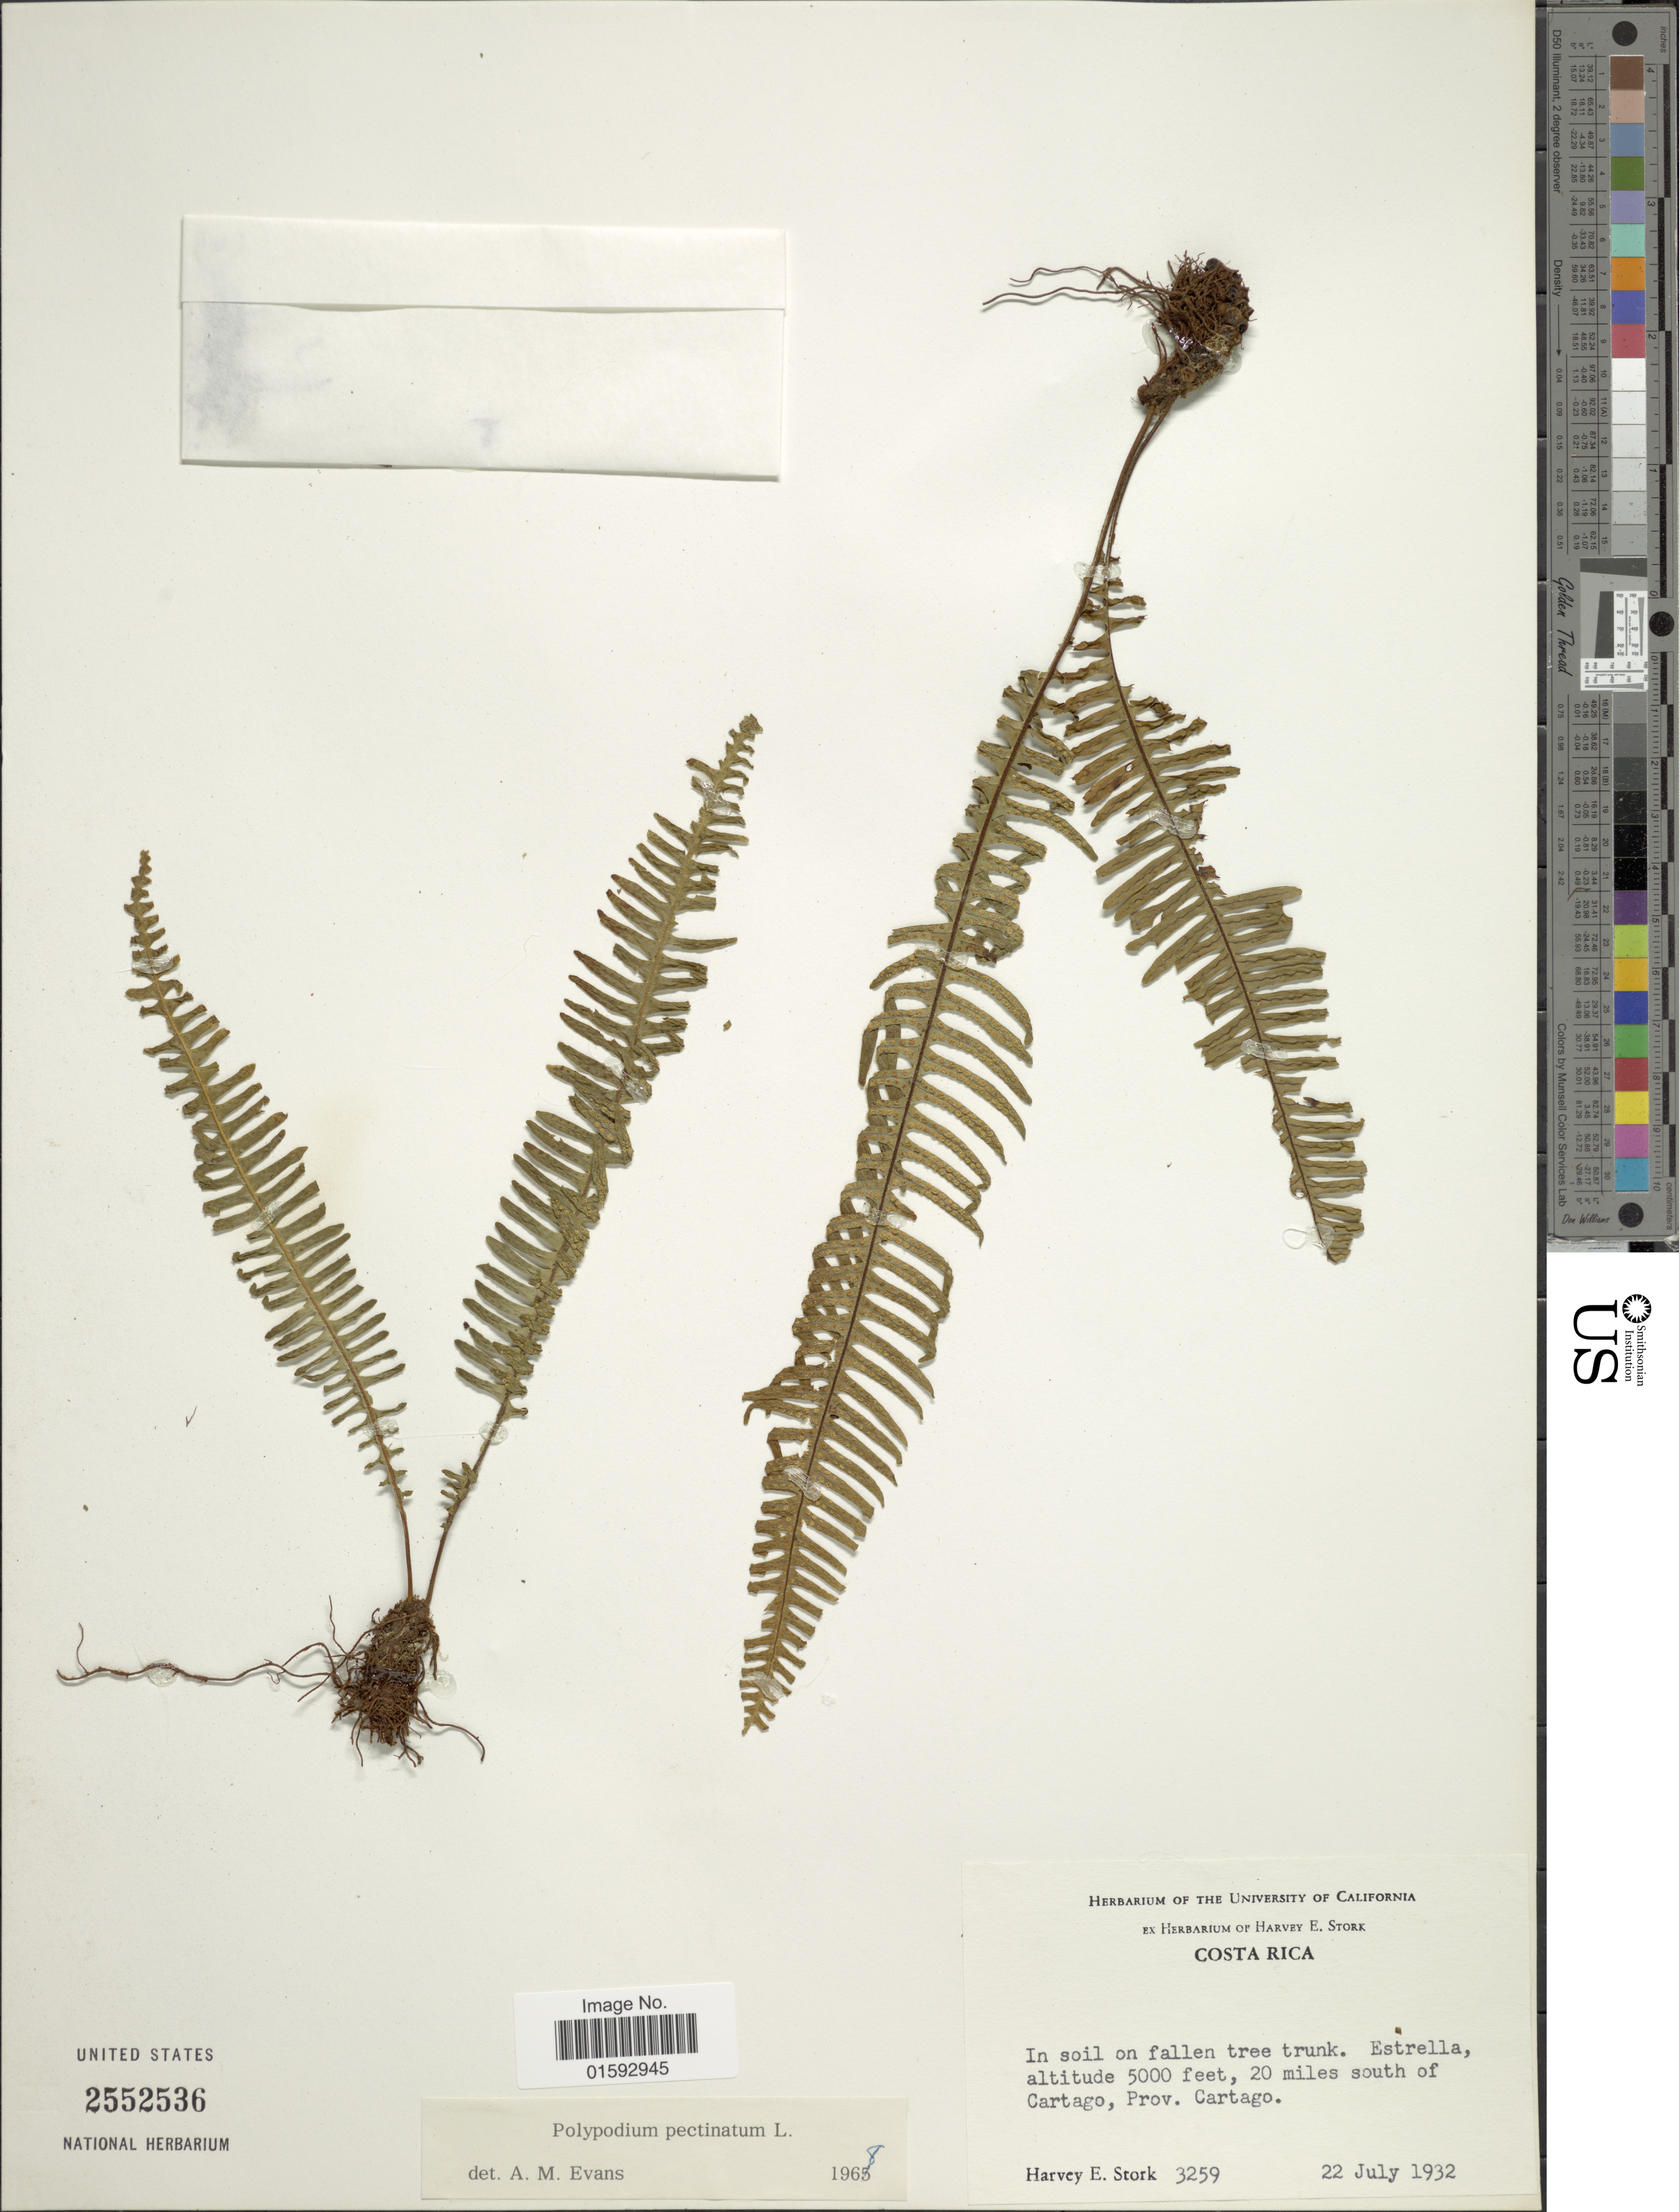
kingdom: Plantae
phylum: Tracheophyta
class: Polypodiopsida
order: Polypodiales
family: Polypodiaceae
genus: Pecluma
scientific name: Pecluma pectinata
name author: (L.) M.G. Price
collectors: H. E. Stork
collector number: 3259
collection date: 1932-07-22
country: Costa Rica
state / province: Cartago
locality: In soil on fallen tree trunk. Estrekka, 20 miles south of Cartago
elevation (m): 1524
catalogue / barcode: US 2552536